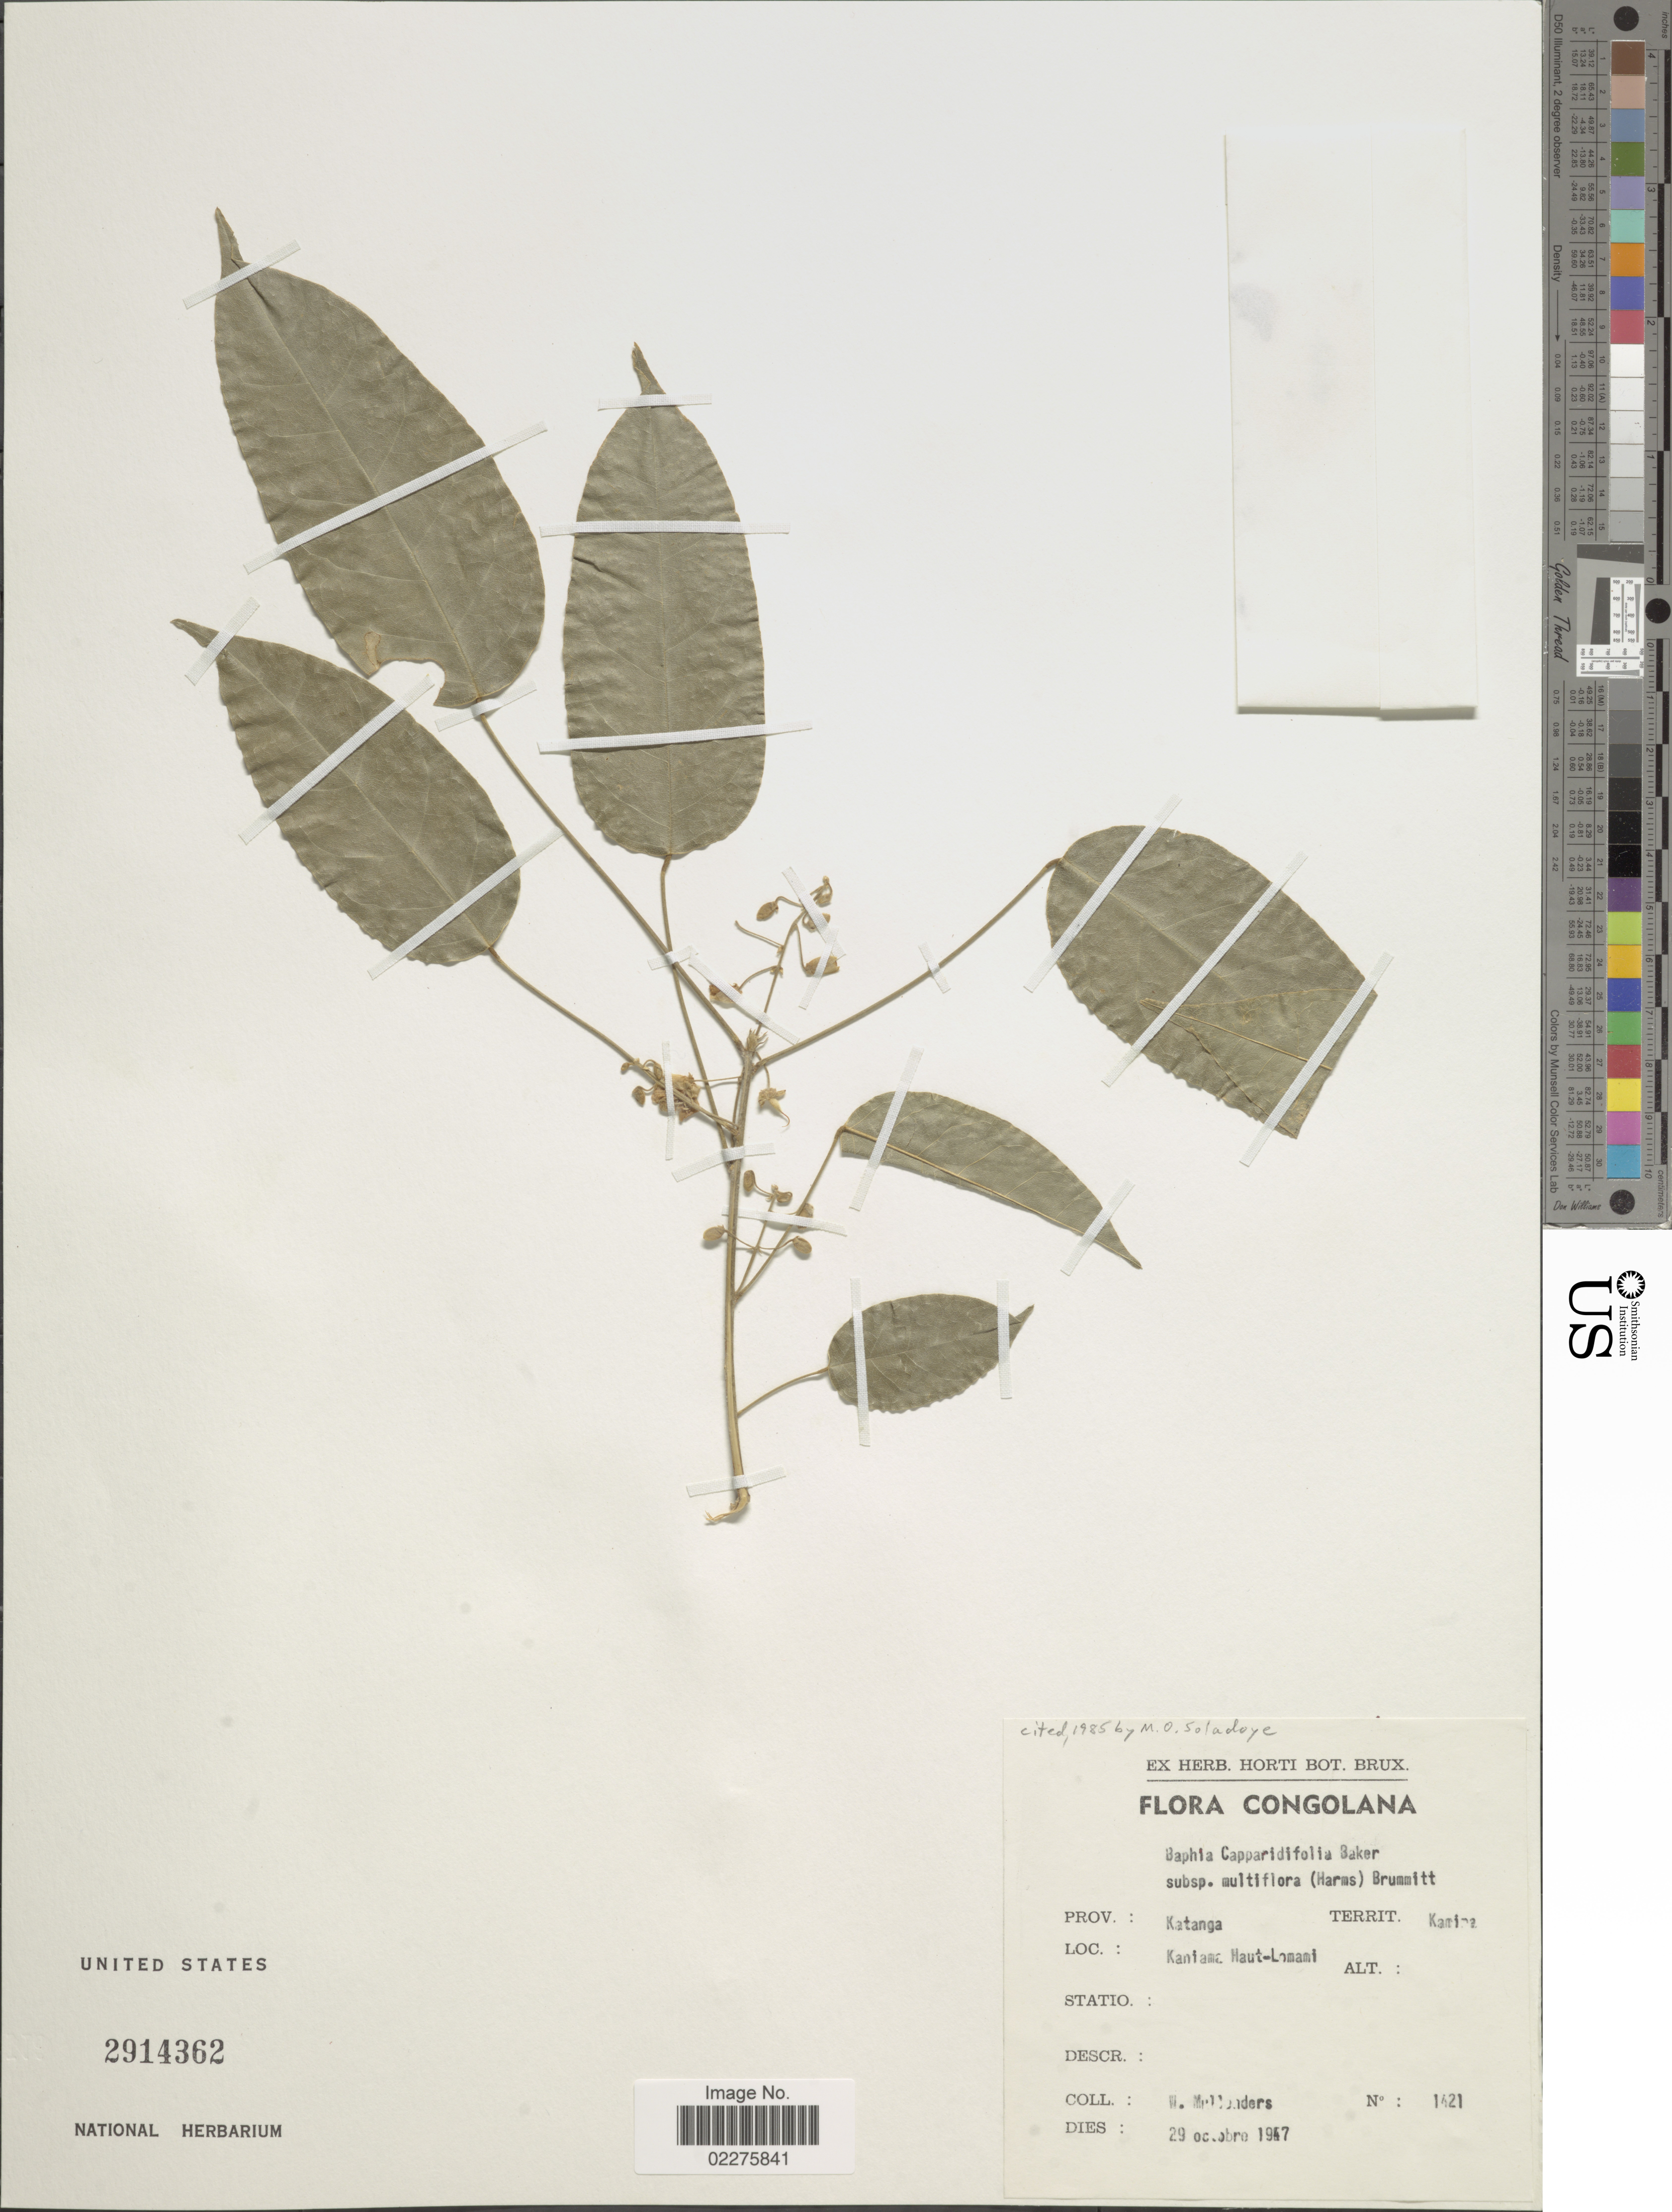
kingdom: Plantae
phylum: Tracheophyta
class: Magnoliopsida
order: Fabales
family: Fabaceae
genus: Baphia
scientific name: Baphia capparidifolia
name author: Baker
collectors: W. Mullenders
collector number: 1421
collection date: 1947-10-29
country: Congo, Democratic Republic of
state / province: Haut-Lomami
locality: Kamina, Kaniama Haut-Lomami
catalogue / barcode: US 2914362